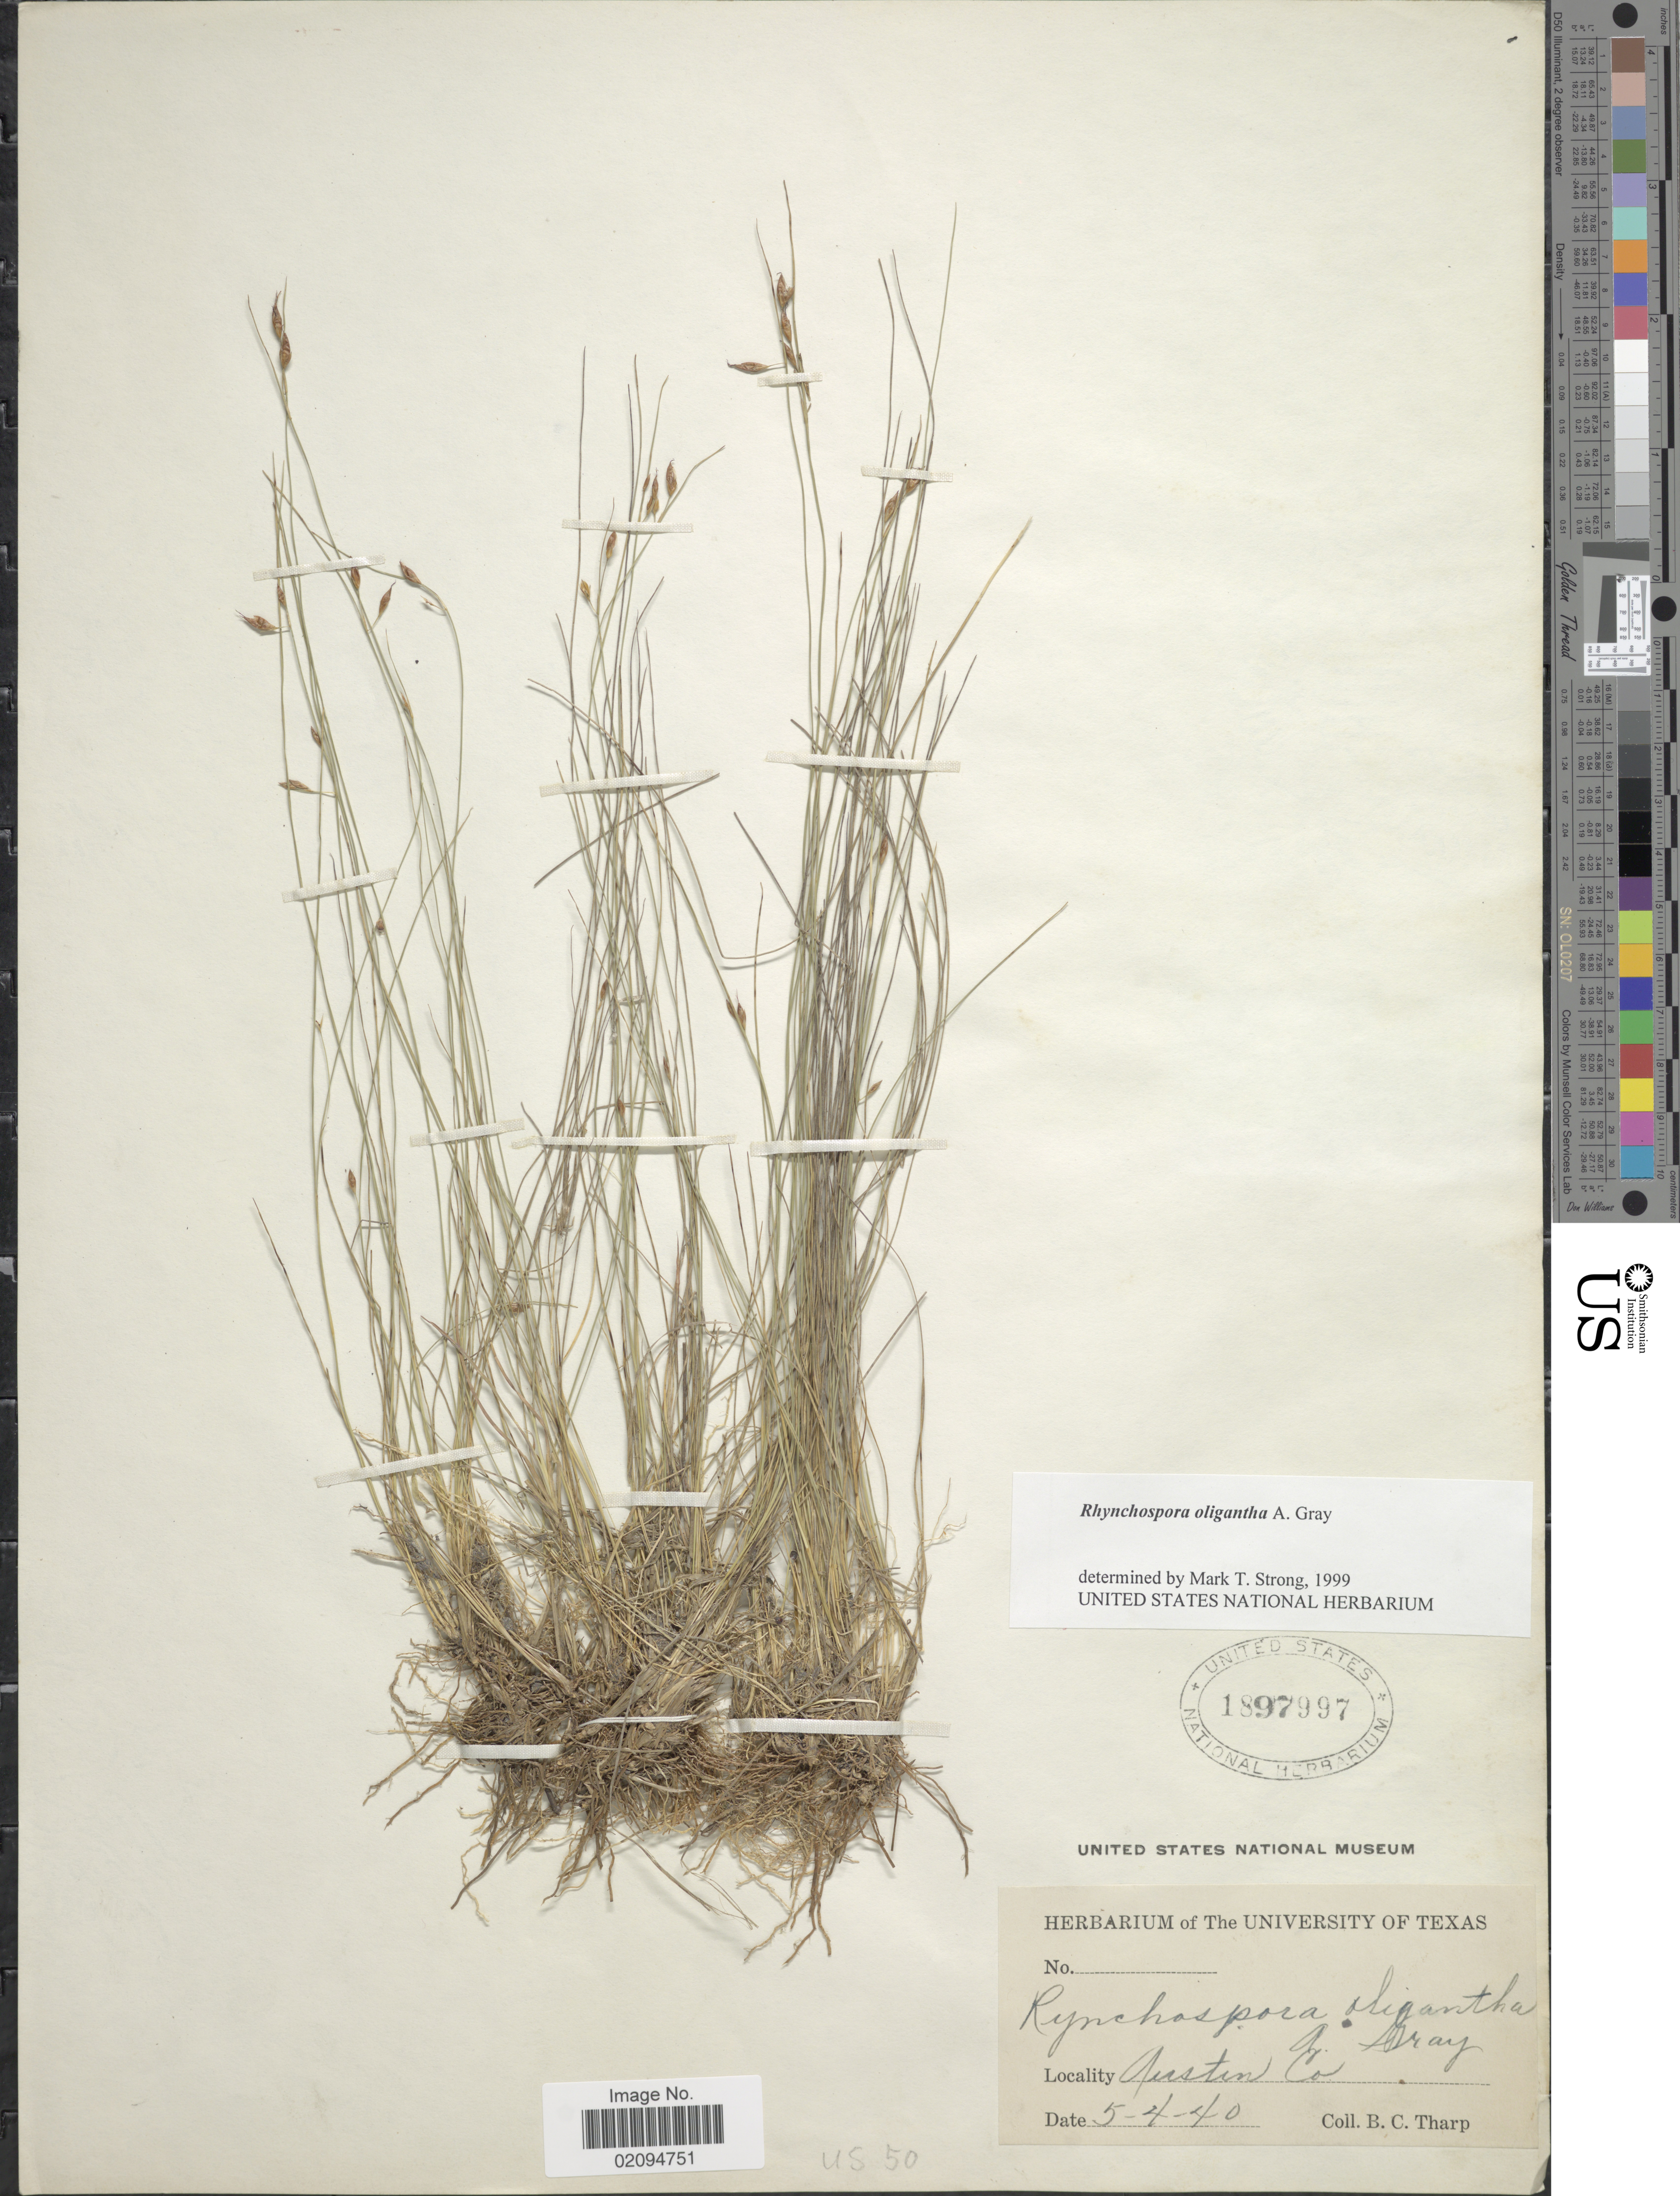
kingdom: Plantae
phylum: Tracheophyta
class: Liliopsida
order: Poales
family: Cyperaceae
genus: Rhynchospora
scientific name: Rhynchospora oligantha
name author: A. Gray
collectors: B. C. Tharp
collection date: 1940-05-04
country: United States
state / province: Texas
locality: Austin Co.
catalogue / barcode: US 1897997